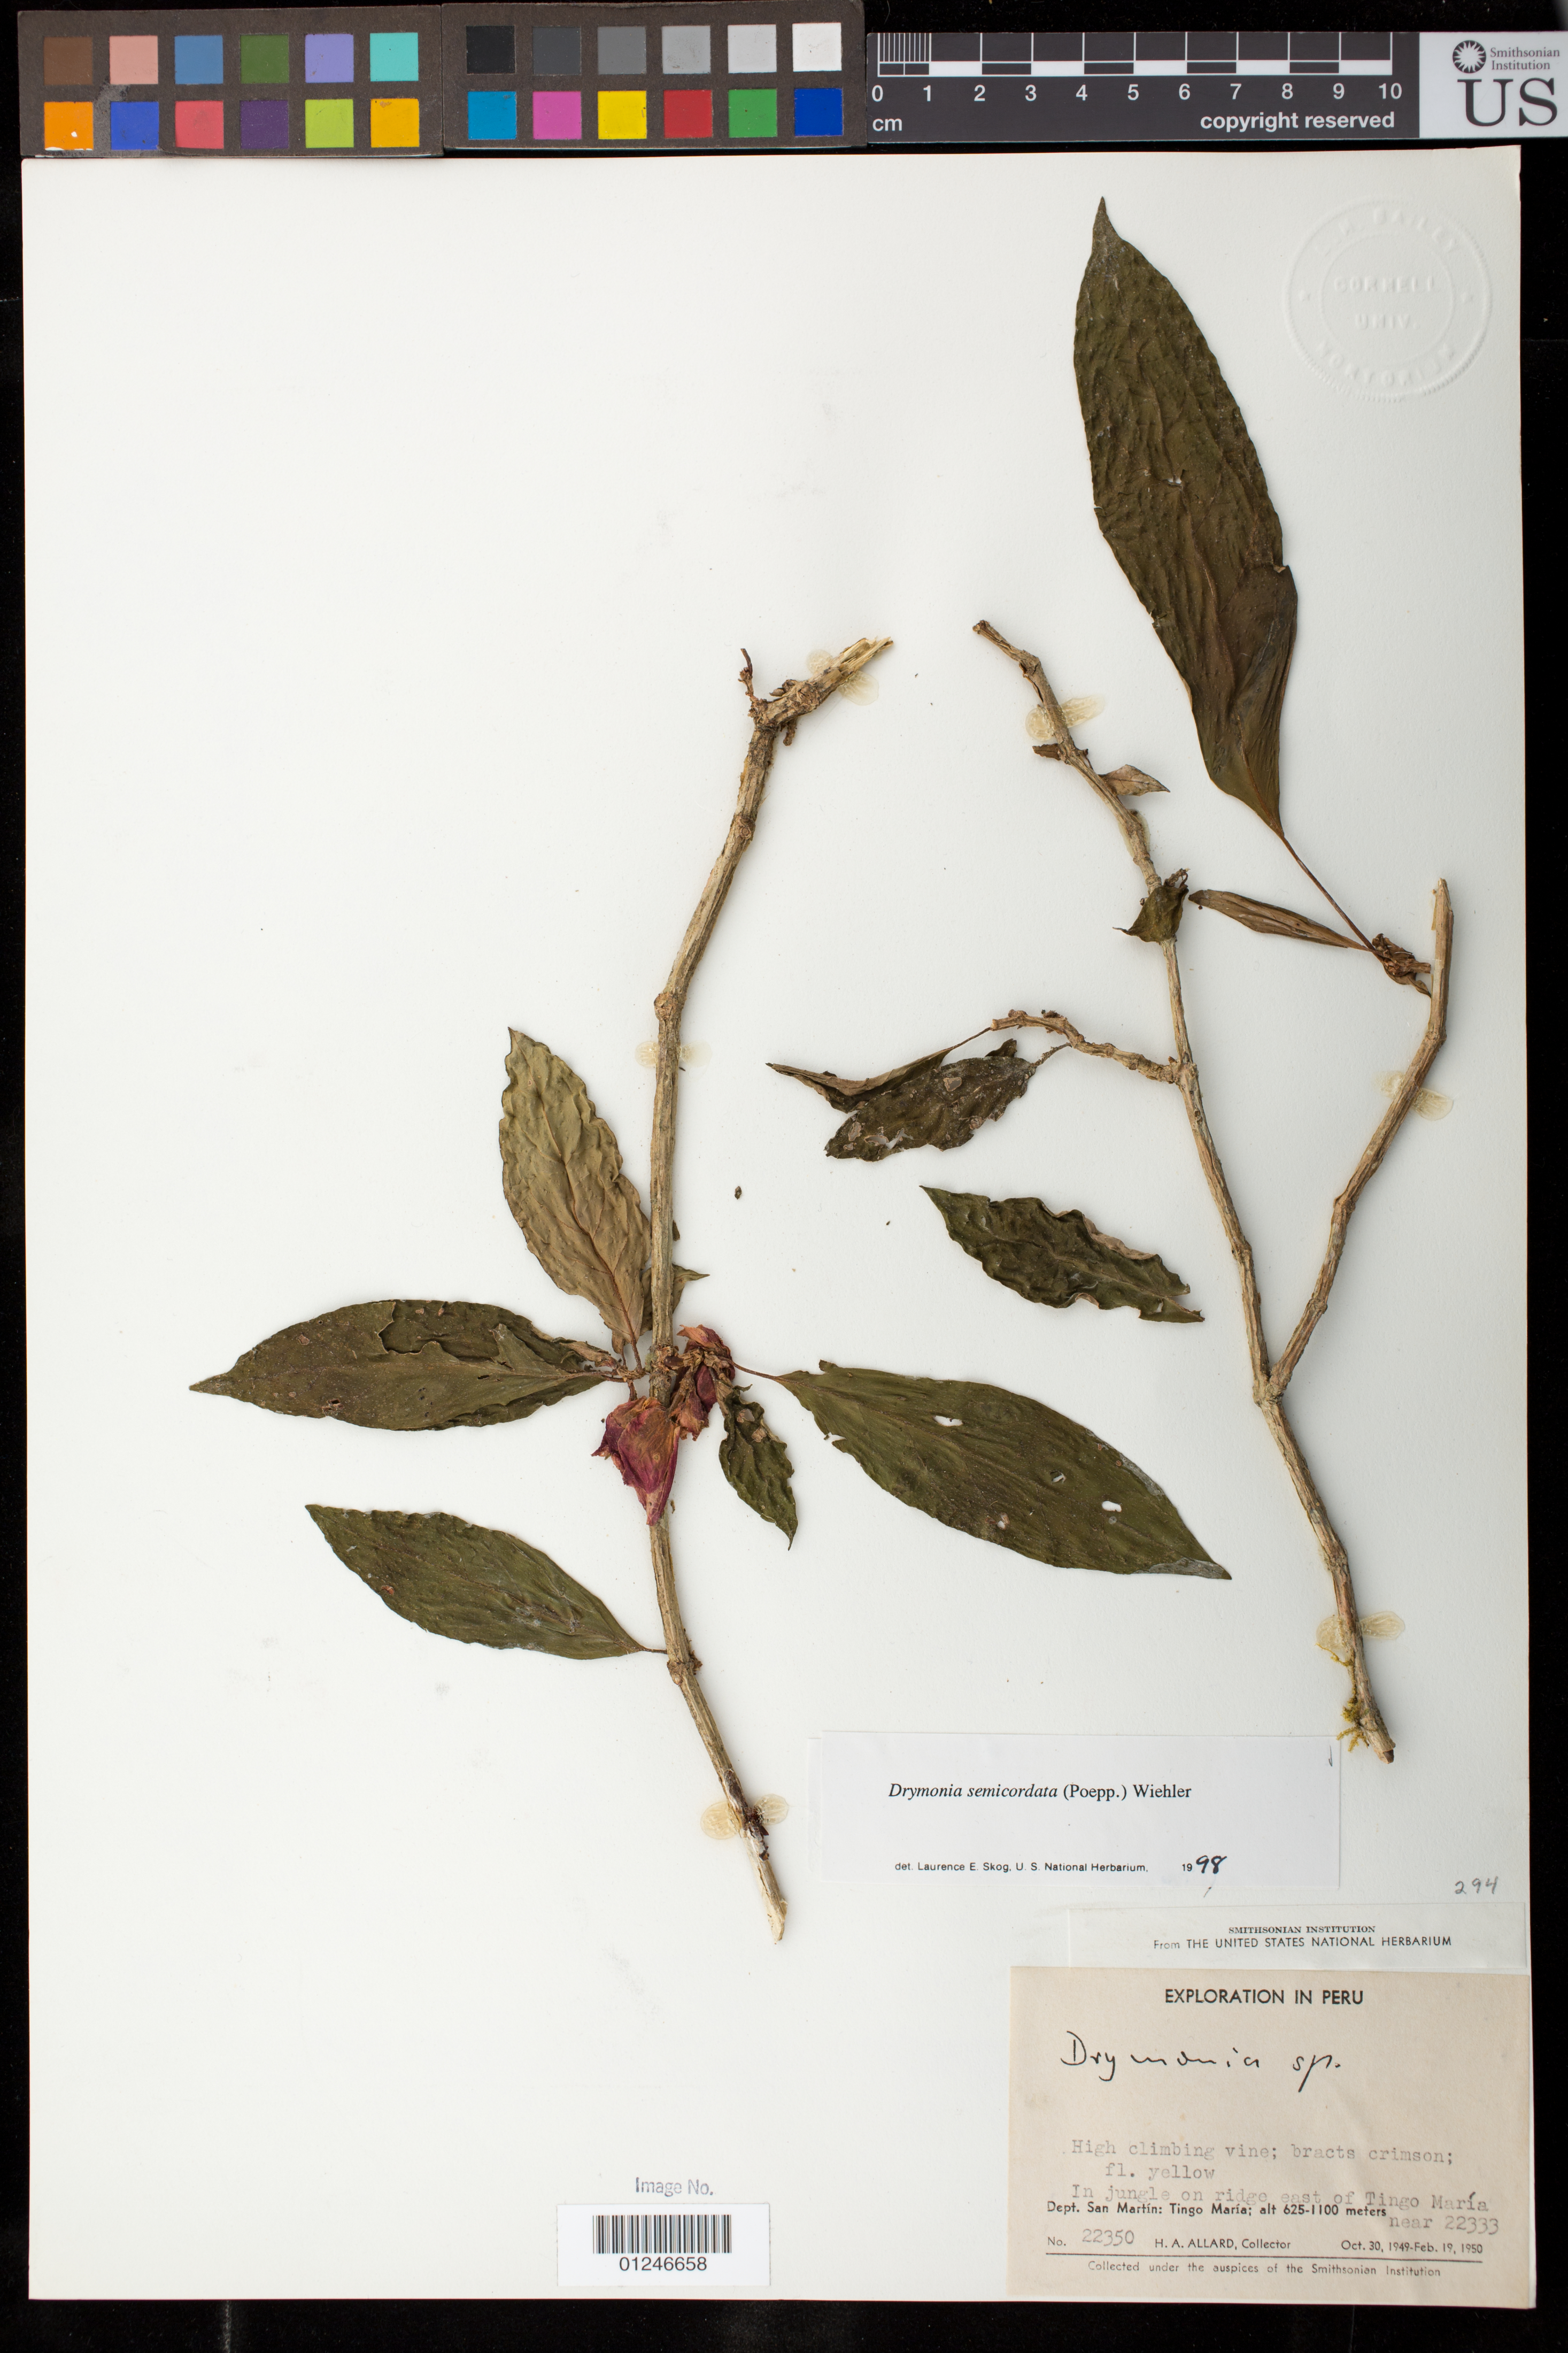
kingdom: Plantae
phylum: Tracheophyta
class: Magnoliopsida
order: Lamiales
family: Gesneriaceae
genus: Drymonia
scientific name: Drymonia semicordata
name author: (Poepp.) Wiehler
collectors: H. A. Allard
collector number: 22350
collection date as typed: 30 Oct 1949 to 19 Feb 1950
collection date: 1949-10-30/1950-02-19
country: Peru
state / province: San Martín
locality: E of Tingo Maria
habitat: high climbing vine; bracts crimson; fl. yellow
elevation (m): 625